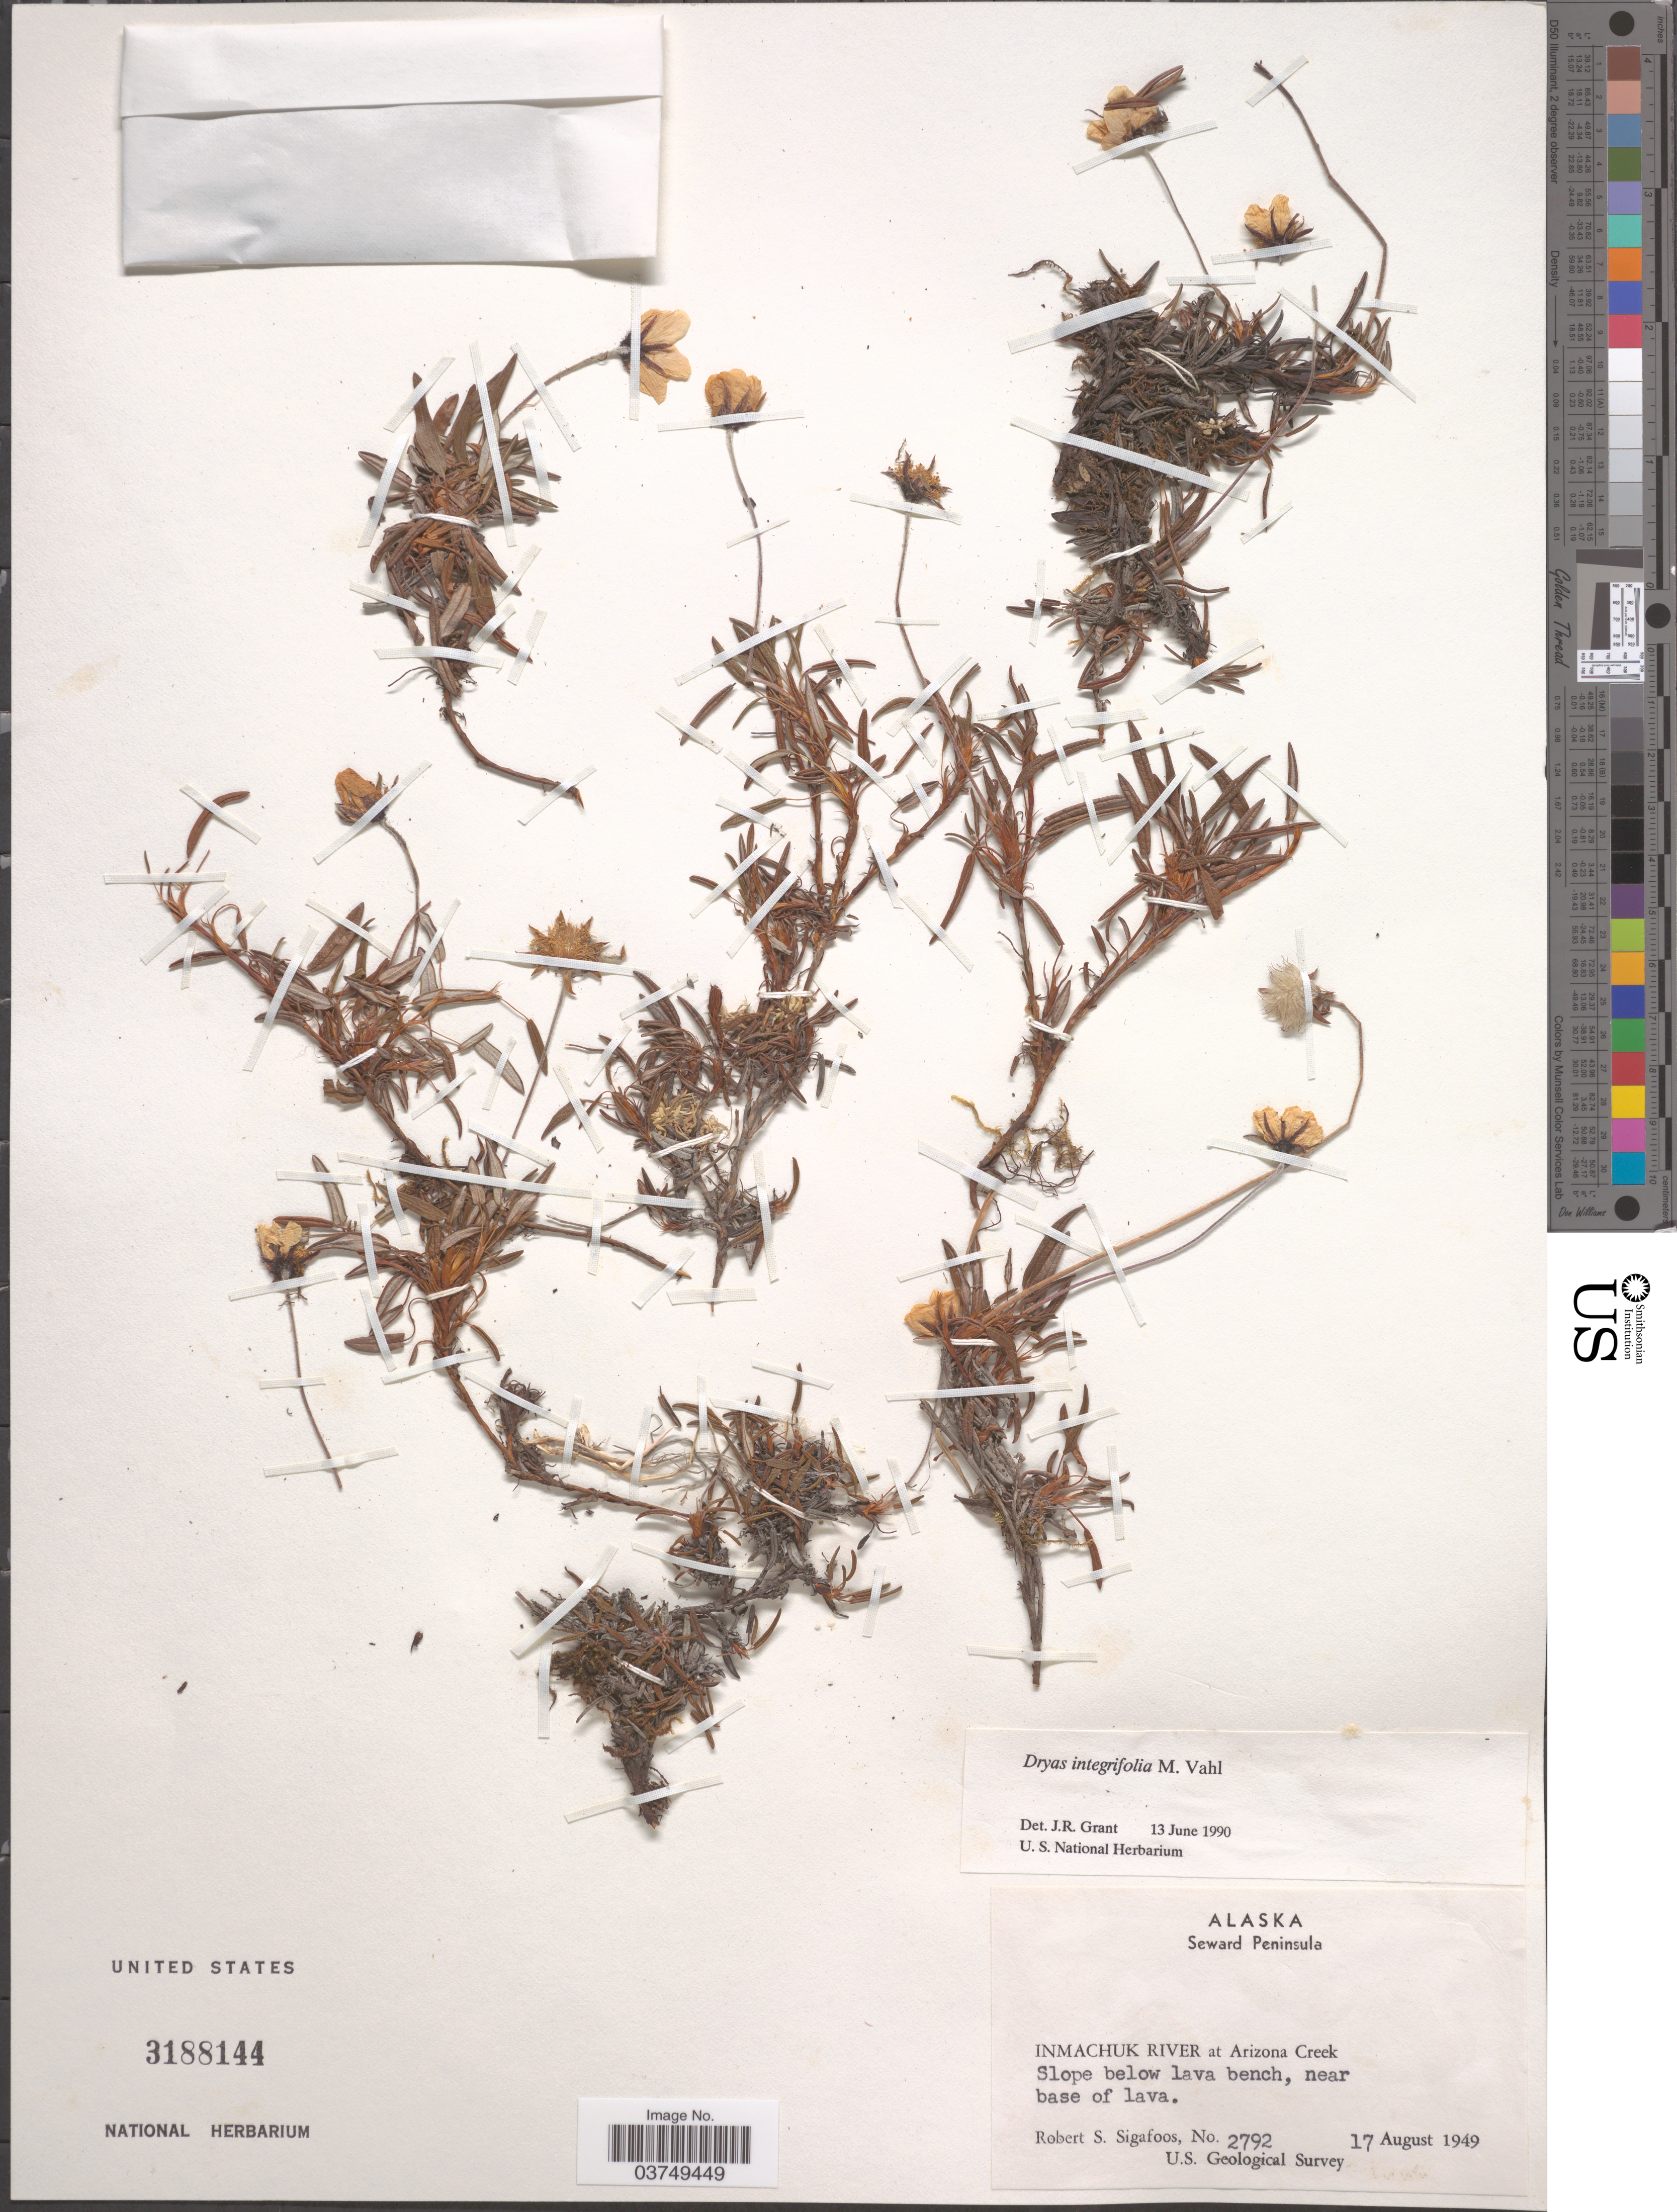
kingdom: Plantae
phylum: Tracheophyta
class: Magnoliopsida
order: Rosales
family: Rosaceae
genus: Dryas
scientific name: Dryas integrifolia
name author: Vahl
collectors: R. Sigafoos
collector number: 2792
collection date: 1949-08-17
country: United States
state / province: Alaska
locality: Seward Peninsula. Inmachuk River at Arizona Creek. Slope below lava bench, near base of lava.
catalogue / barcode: US 3188144